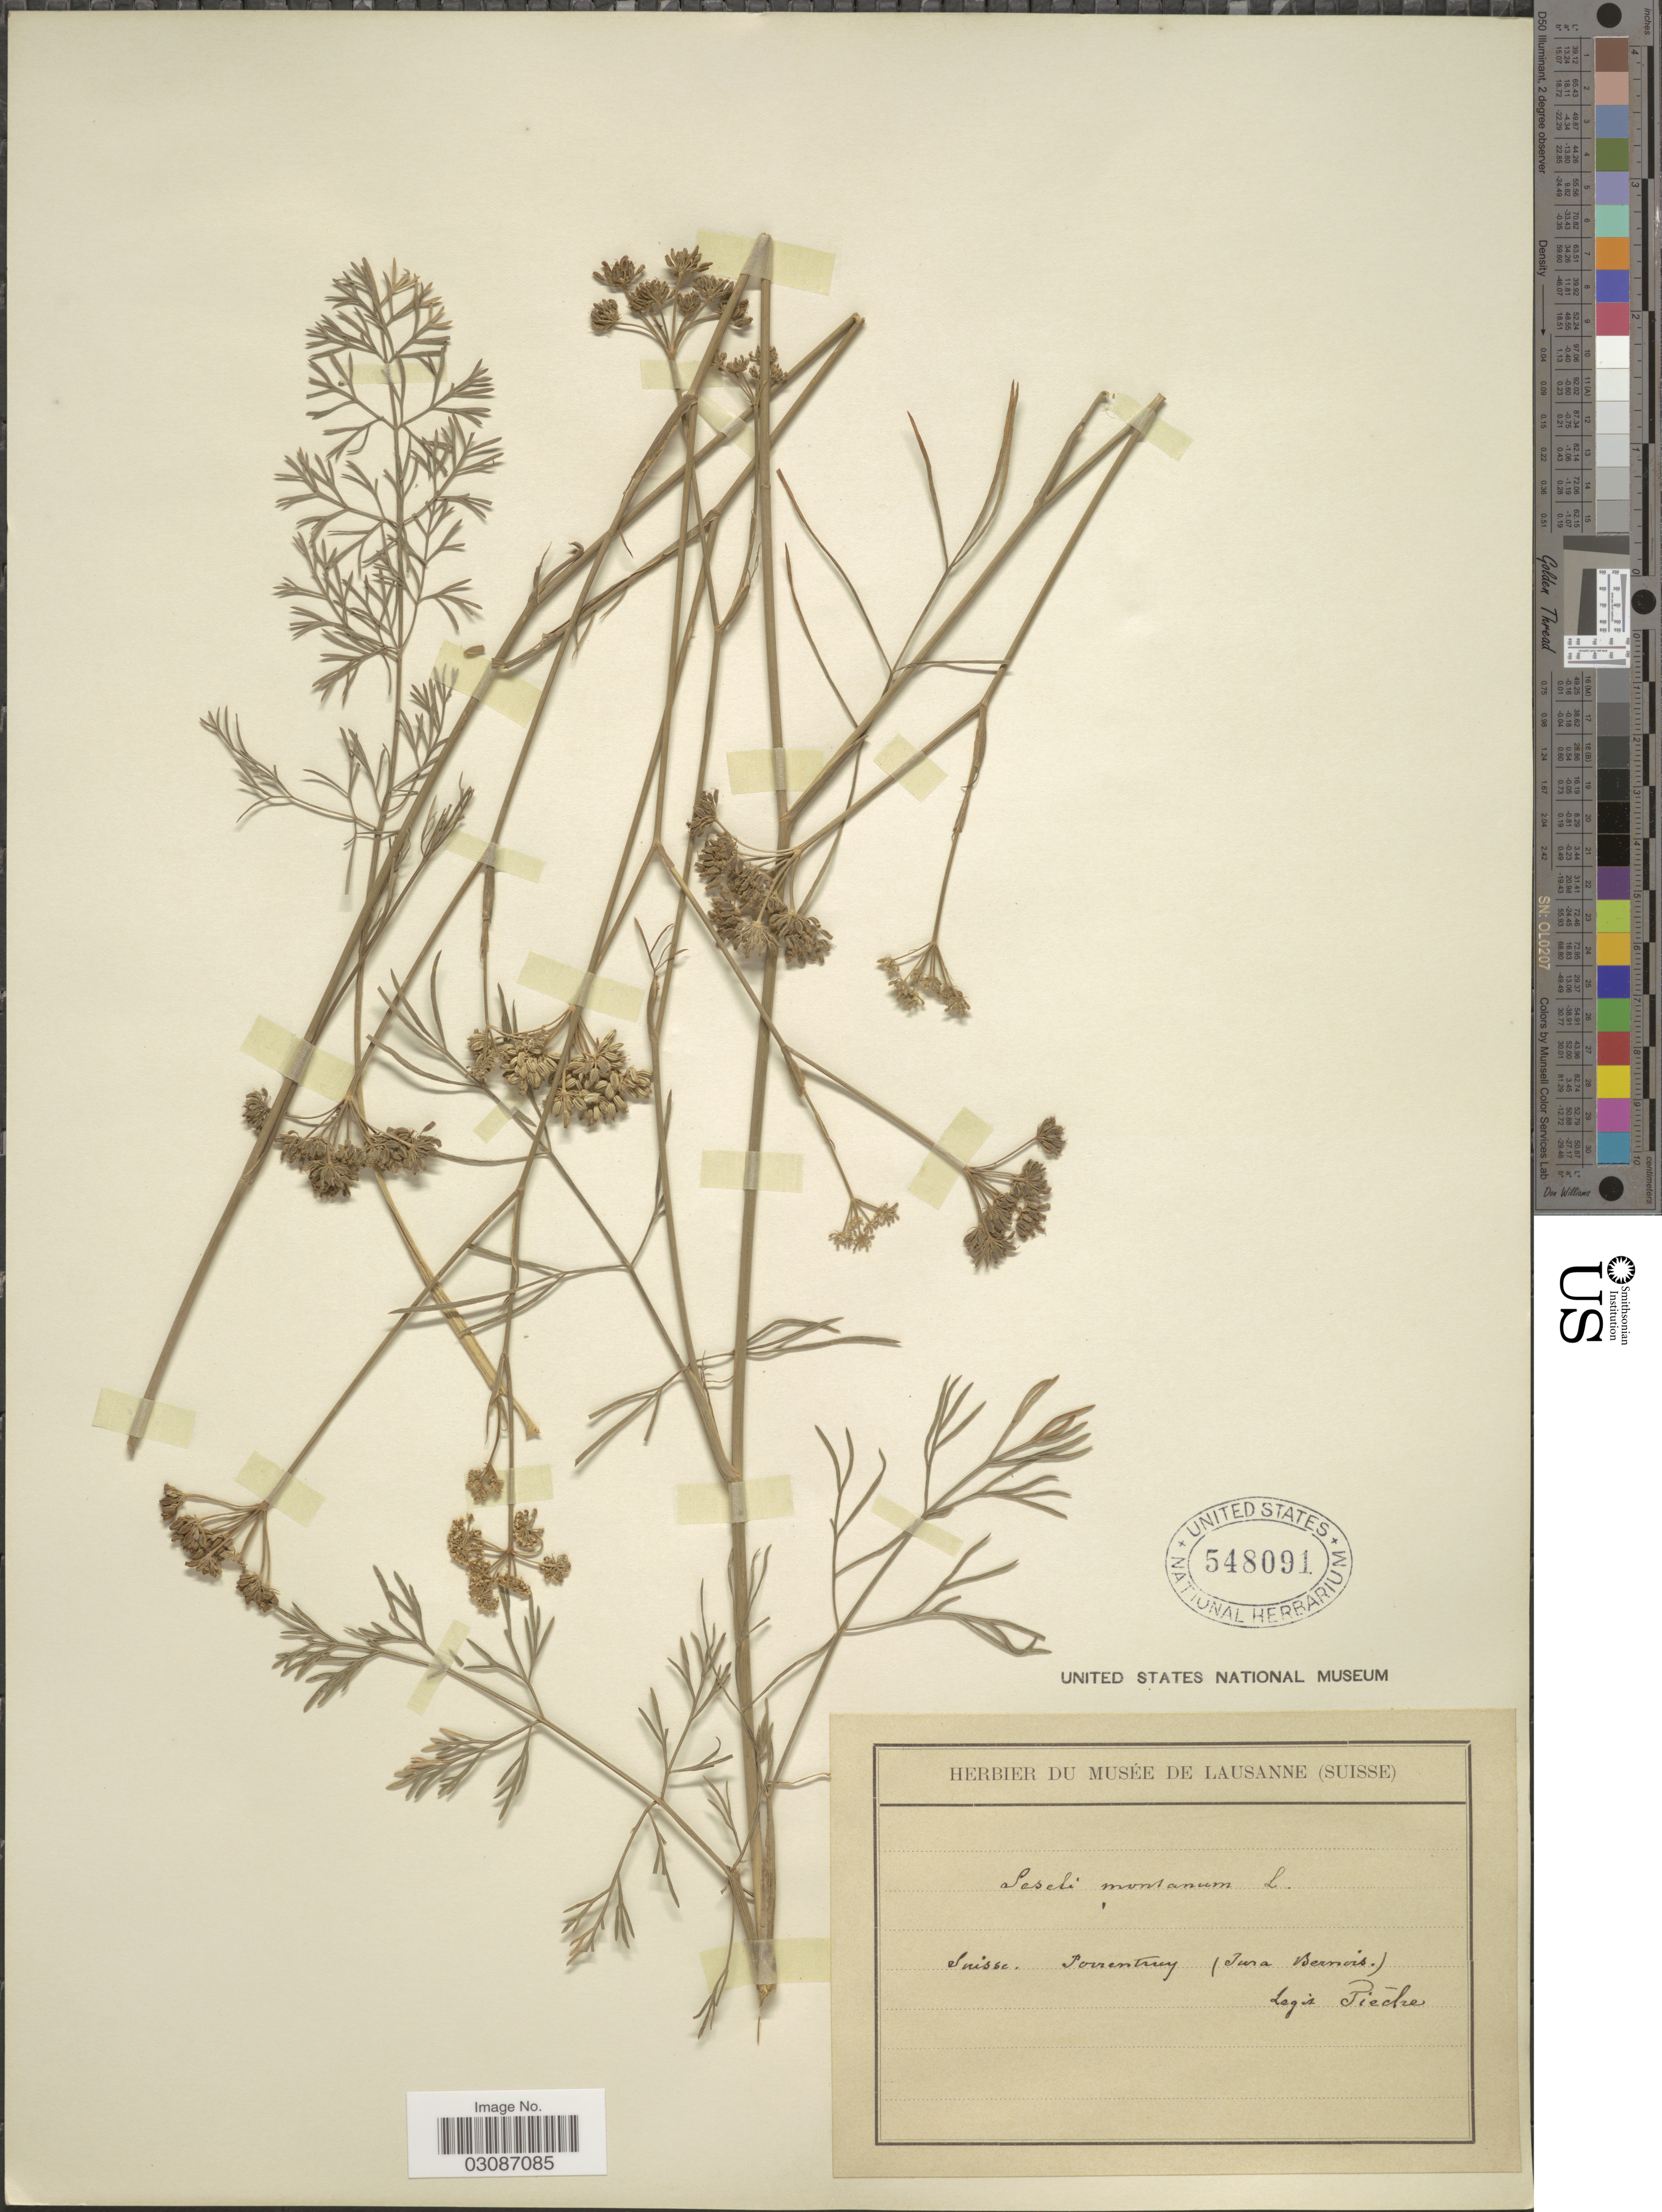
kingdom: Plantae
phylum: Tracheophyta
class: Magnoliopsida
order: Apiales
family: Apiaceae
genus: Seseli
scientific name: Seseli montanum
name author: L.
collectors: Piedre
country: Switzerland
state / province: Jura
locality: Suisse. Porrentruy (Jura Bernois).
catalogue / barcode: US 548091